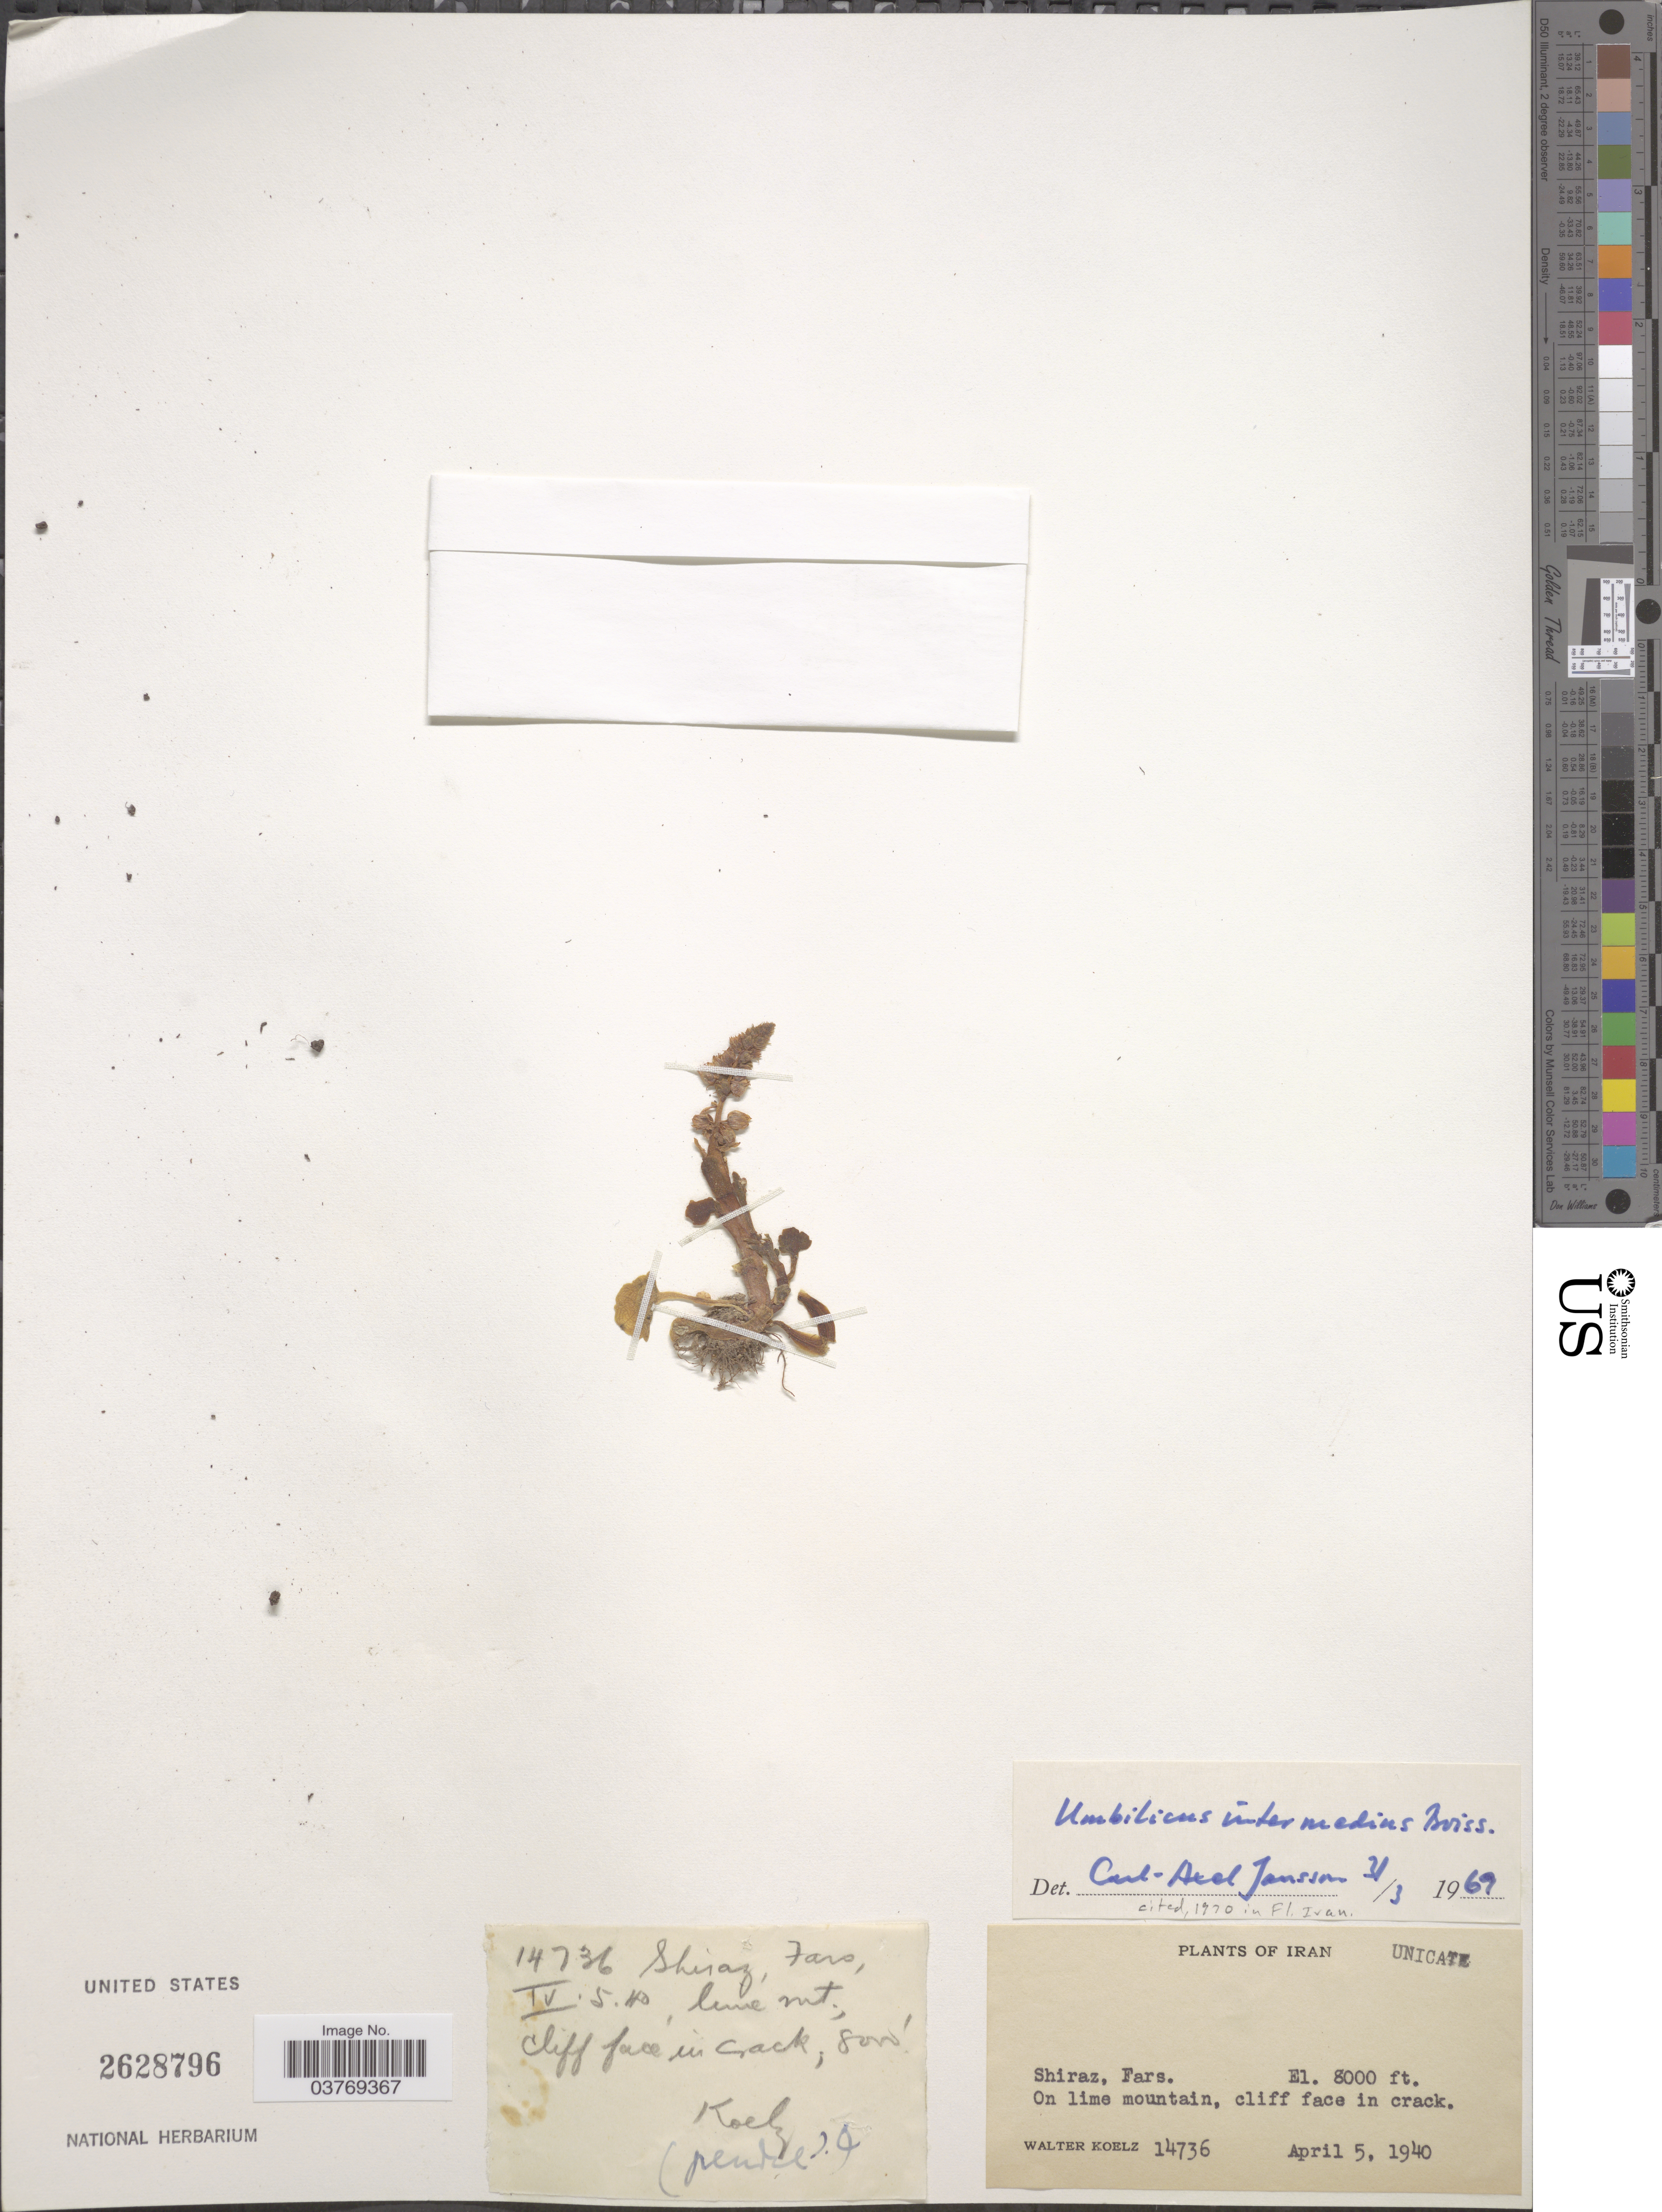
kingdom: Plantae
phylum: Tracheophyta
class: Magnoliopsida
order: Saxifragales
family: Crassulaceae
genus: Cotyledon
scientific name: Cotyledon intermedia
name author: (Boiss.) Pamp.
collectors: W. N. Koelz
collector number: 14736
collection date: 1940-04-05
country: Iran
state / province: Fars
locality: Shiraz. On lime mountain, cliff face in crack.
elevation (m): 2438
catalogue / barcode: US 2628796